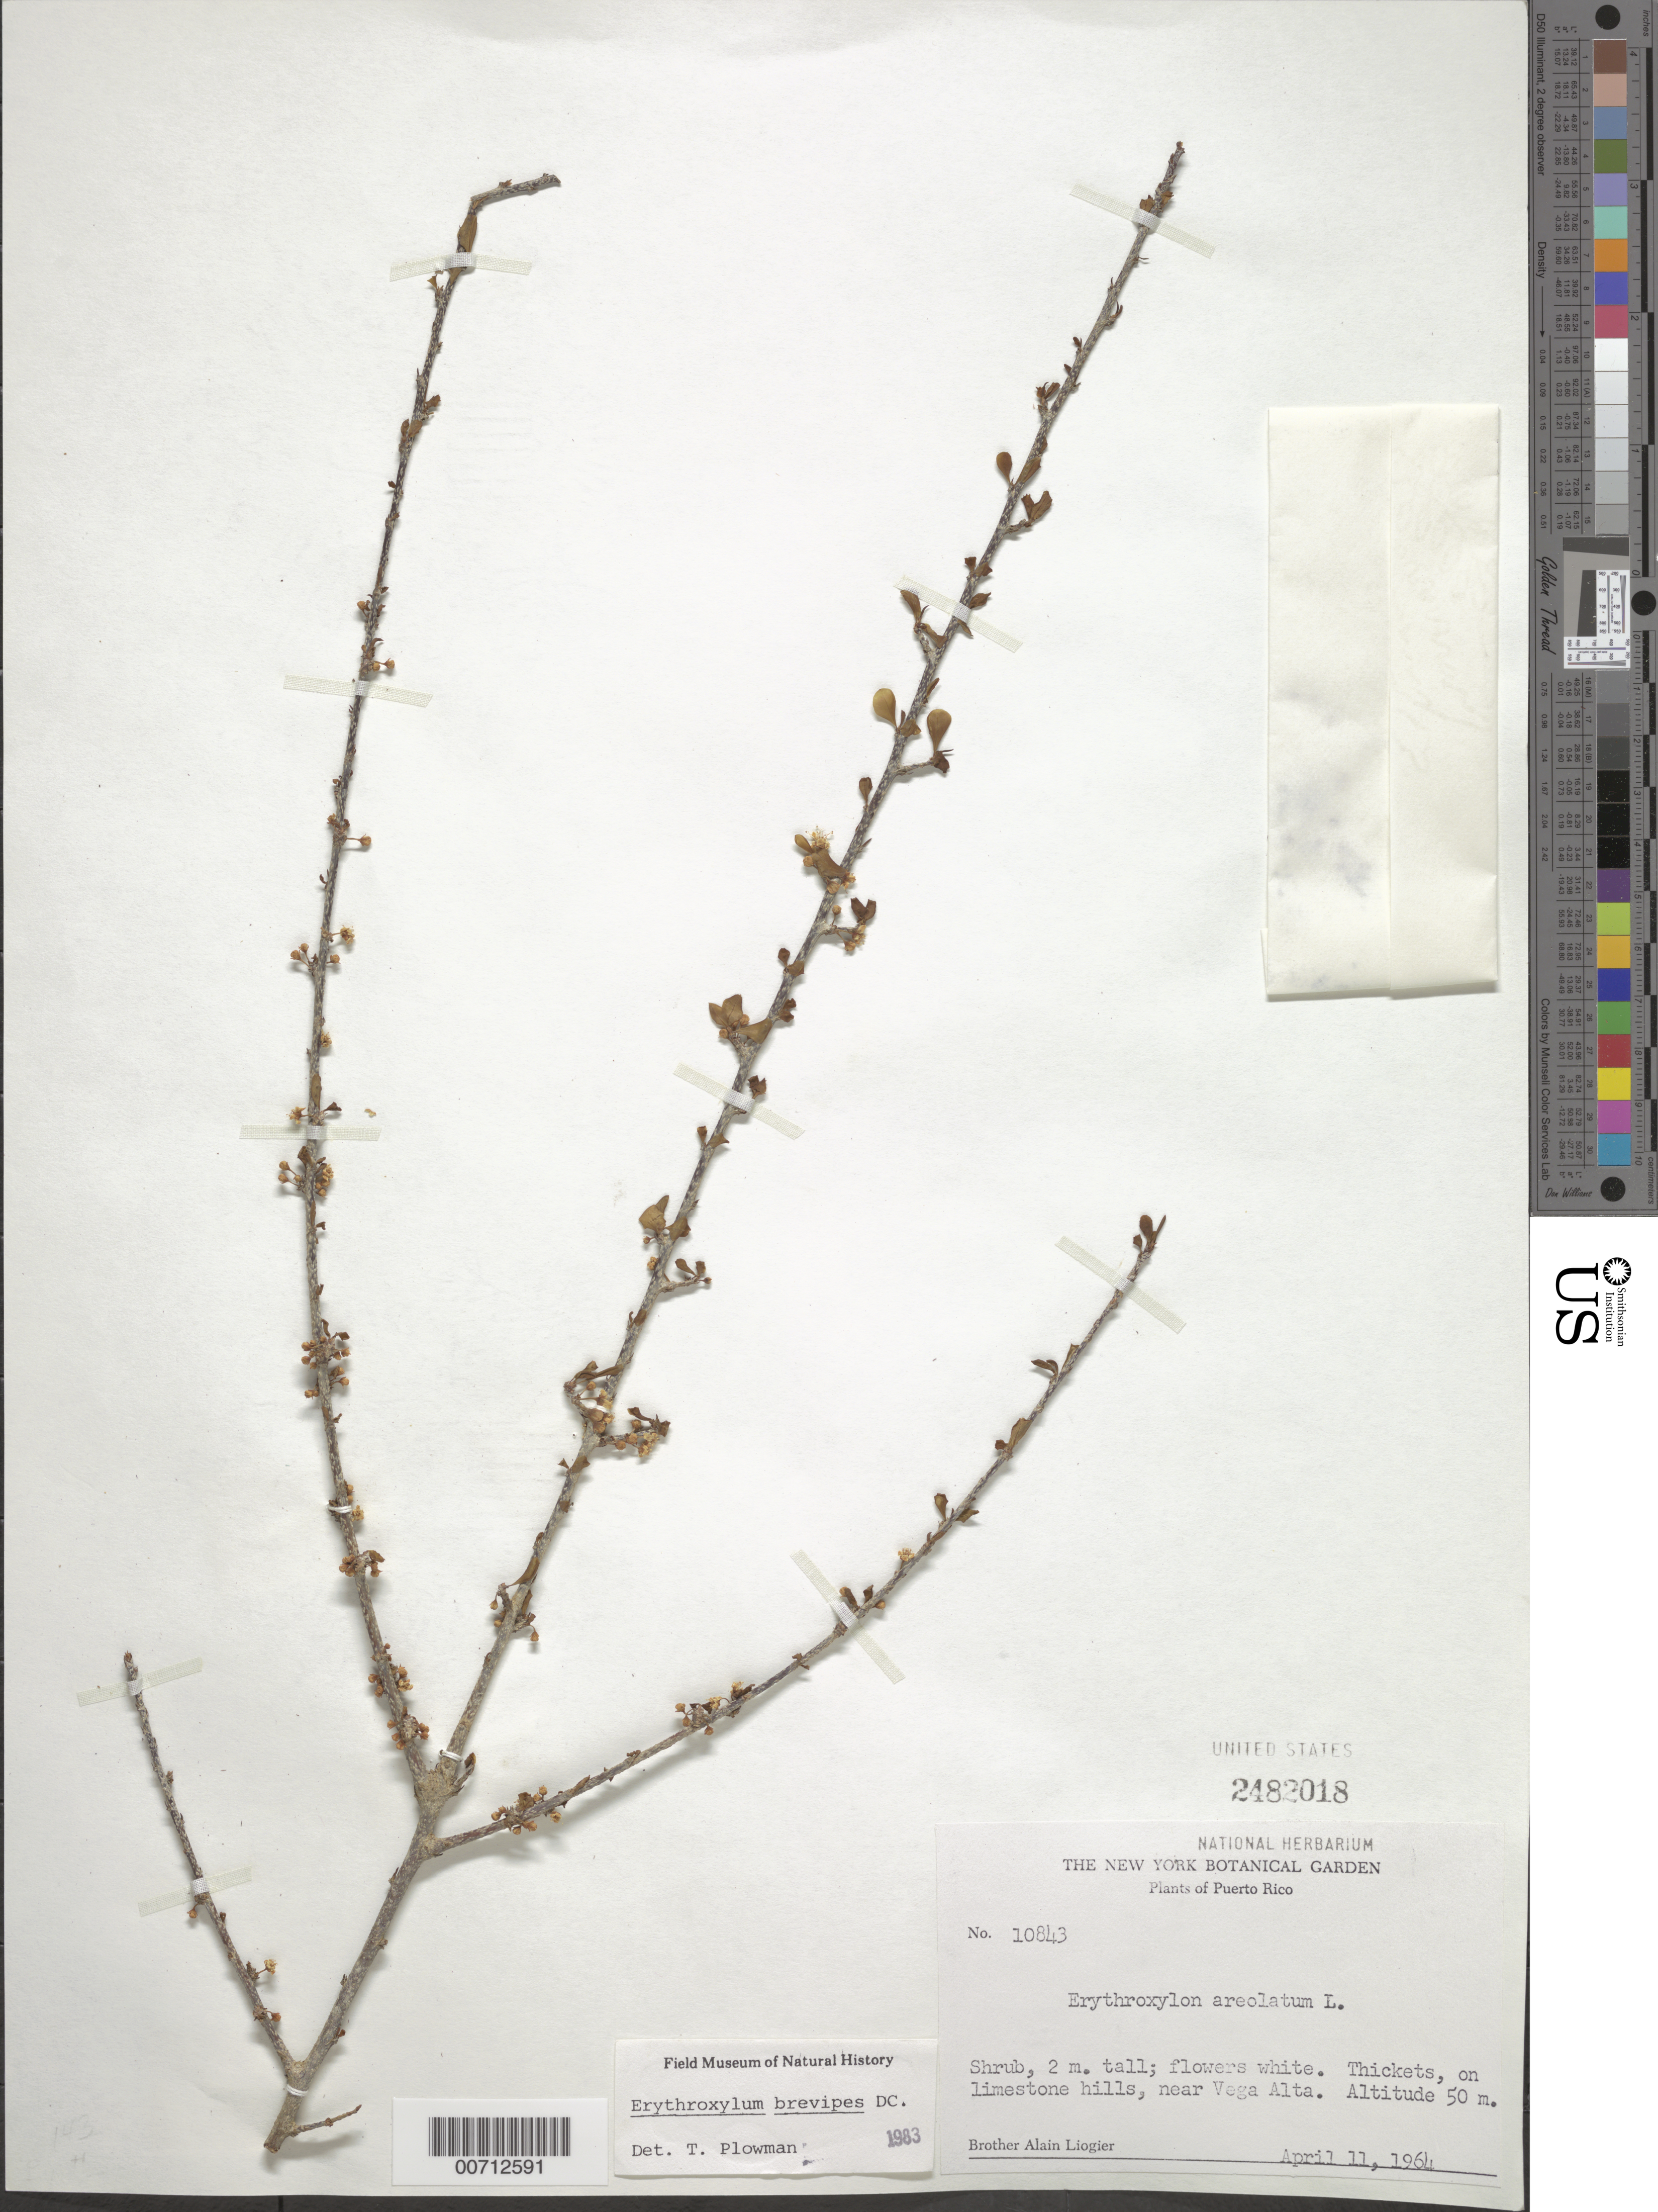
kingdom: Plantae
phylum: Tracheophyta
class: Magnoliopsida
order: Malpighiales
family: Erythroxylaceae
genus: Erythroxylum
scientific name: Erythroxylum brevipes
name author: DC.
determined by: Plowman, Timothy C.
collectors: A. H. Liogier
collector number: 10843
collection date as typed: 11 Apr 1964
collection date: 1964-04-11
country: Puerto Rico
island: Greater Antilles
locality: Vega Alta, near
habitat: Thickets, on limestone hills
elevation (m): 50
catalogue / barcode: US 2482018